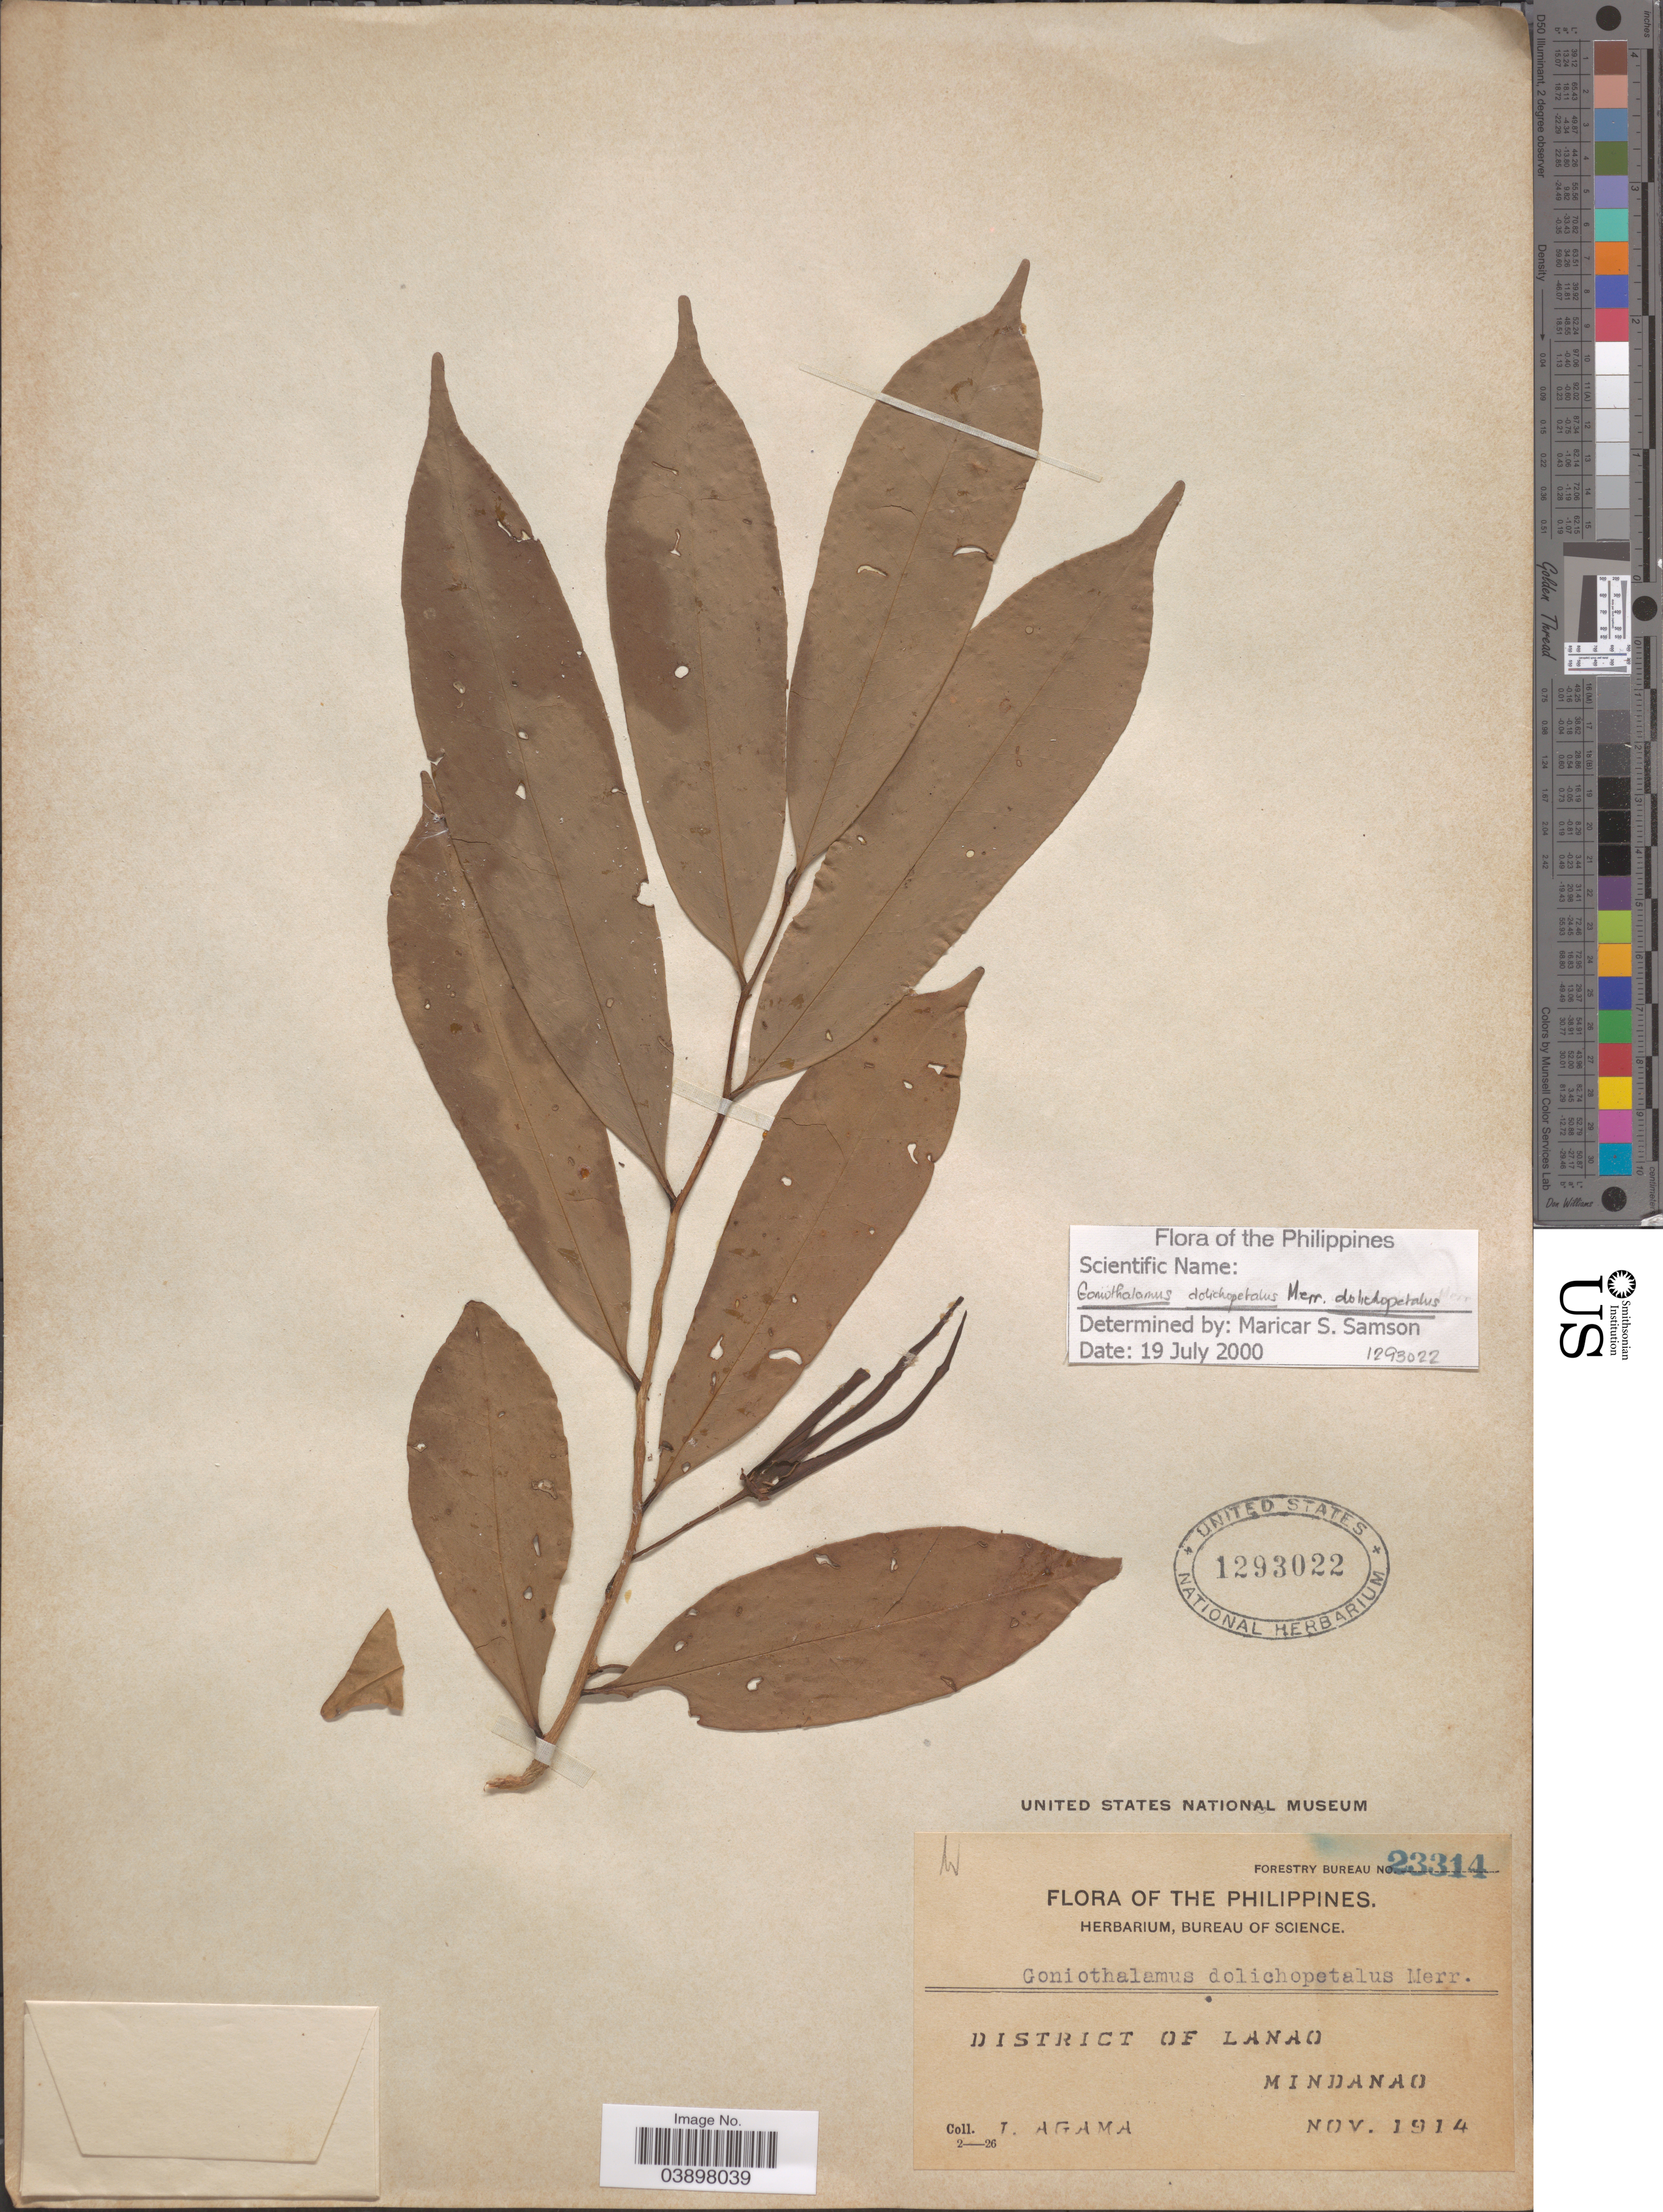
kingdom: Plantae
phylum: Tracheophyta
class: Magnoliopsida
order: Magnoliales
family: Annonaceae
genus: Goniothalamus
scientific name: Goniothalamus dolichopetalus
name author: Merr.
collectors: J. Agama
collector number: Forestry Bureau 23314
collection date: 1914-11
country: Philippines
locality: District of Lanao, Mindanao.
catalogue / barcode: US 1293022